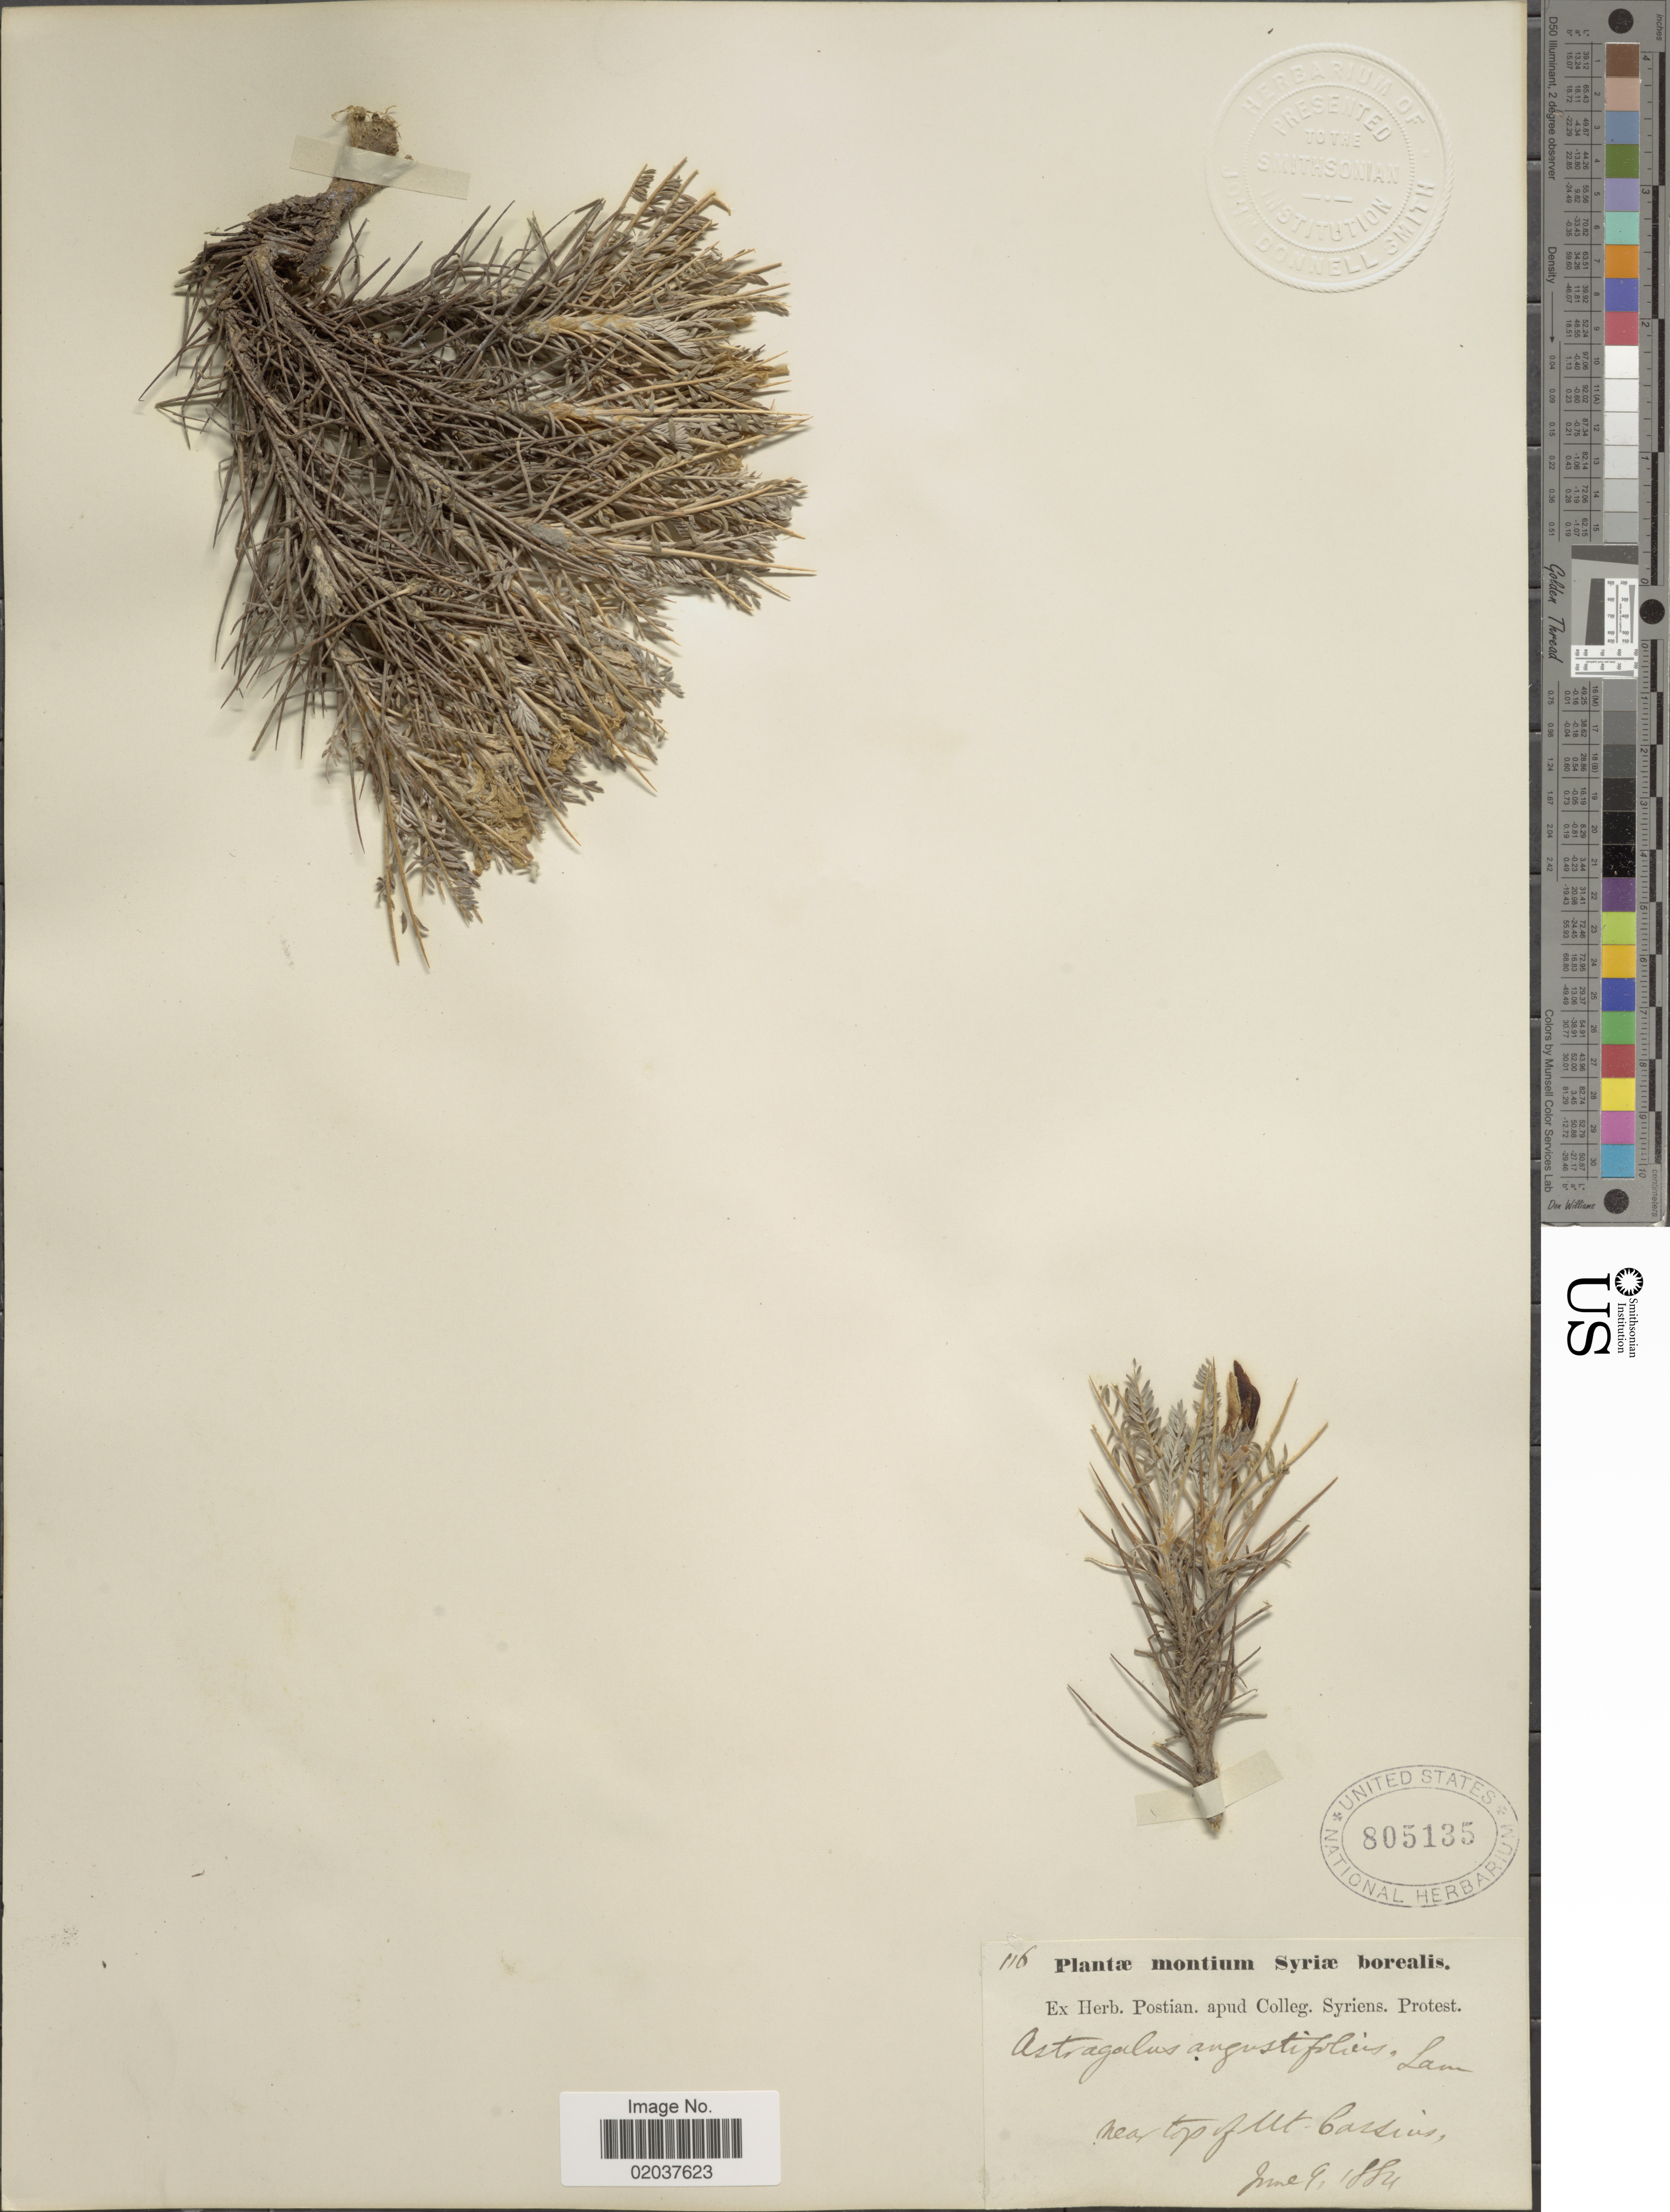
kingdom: Plantae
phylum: Tracheophyta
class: Magnoliopsida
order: Fabales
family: Fabaceae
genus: Astragalus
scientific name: Astragalus angustifolius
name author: Lam.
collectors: ex herb. Postian. apud Colleg. Syriens. Protest. USE "Fannie P. A. Shepard" (10308853) AS PRIMARY COLLECTOR INSTEAD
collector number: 116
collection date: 1884-06-09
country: Syria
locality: Near Top of flutt Cassin [interpreted]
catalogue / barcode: US 805135